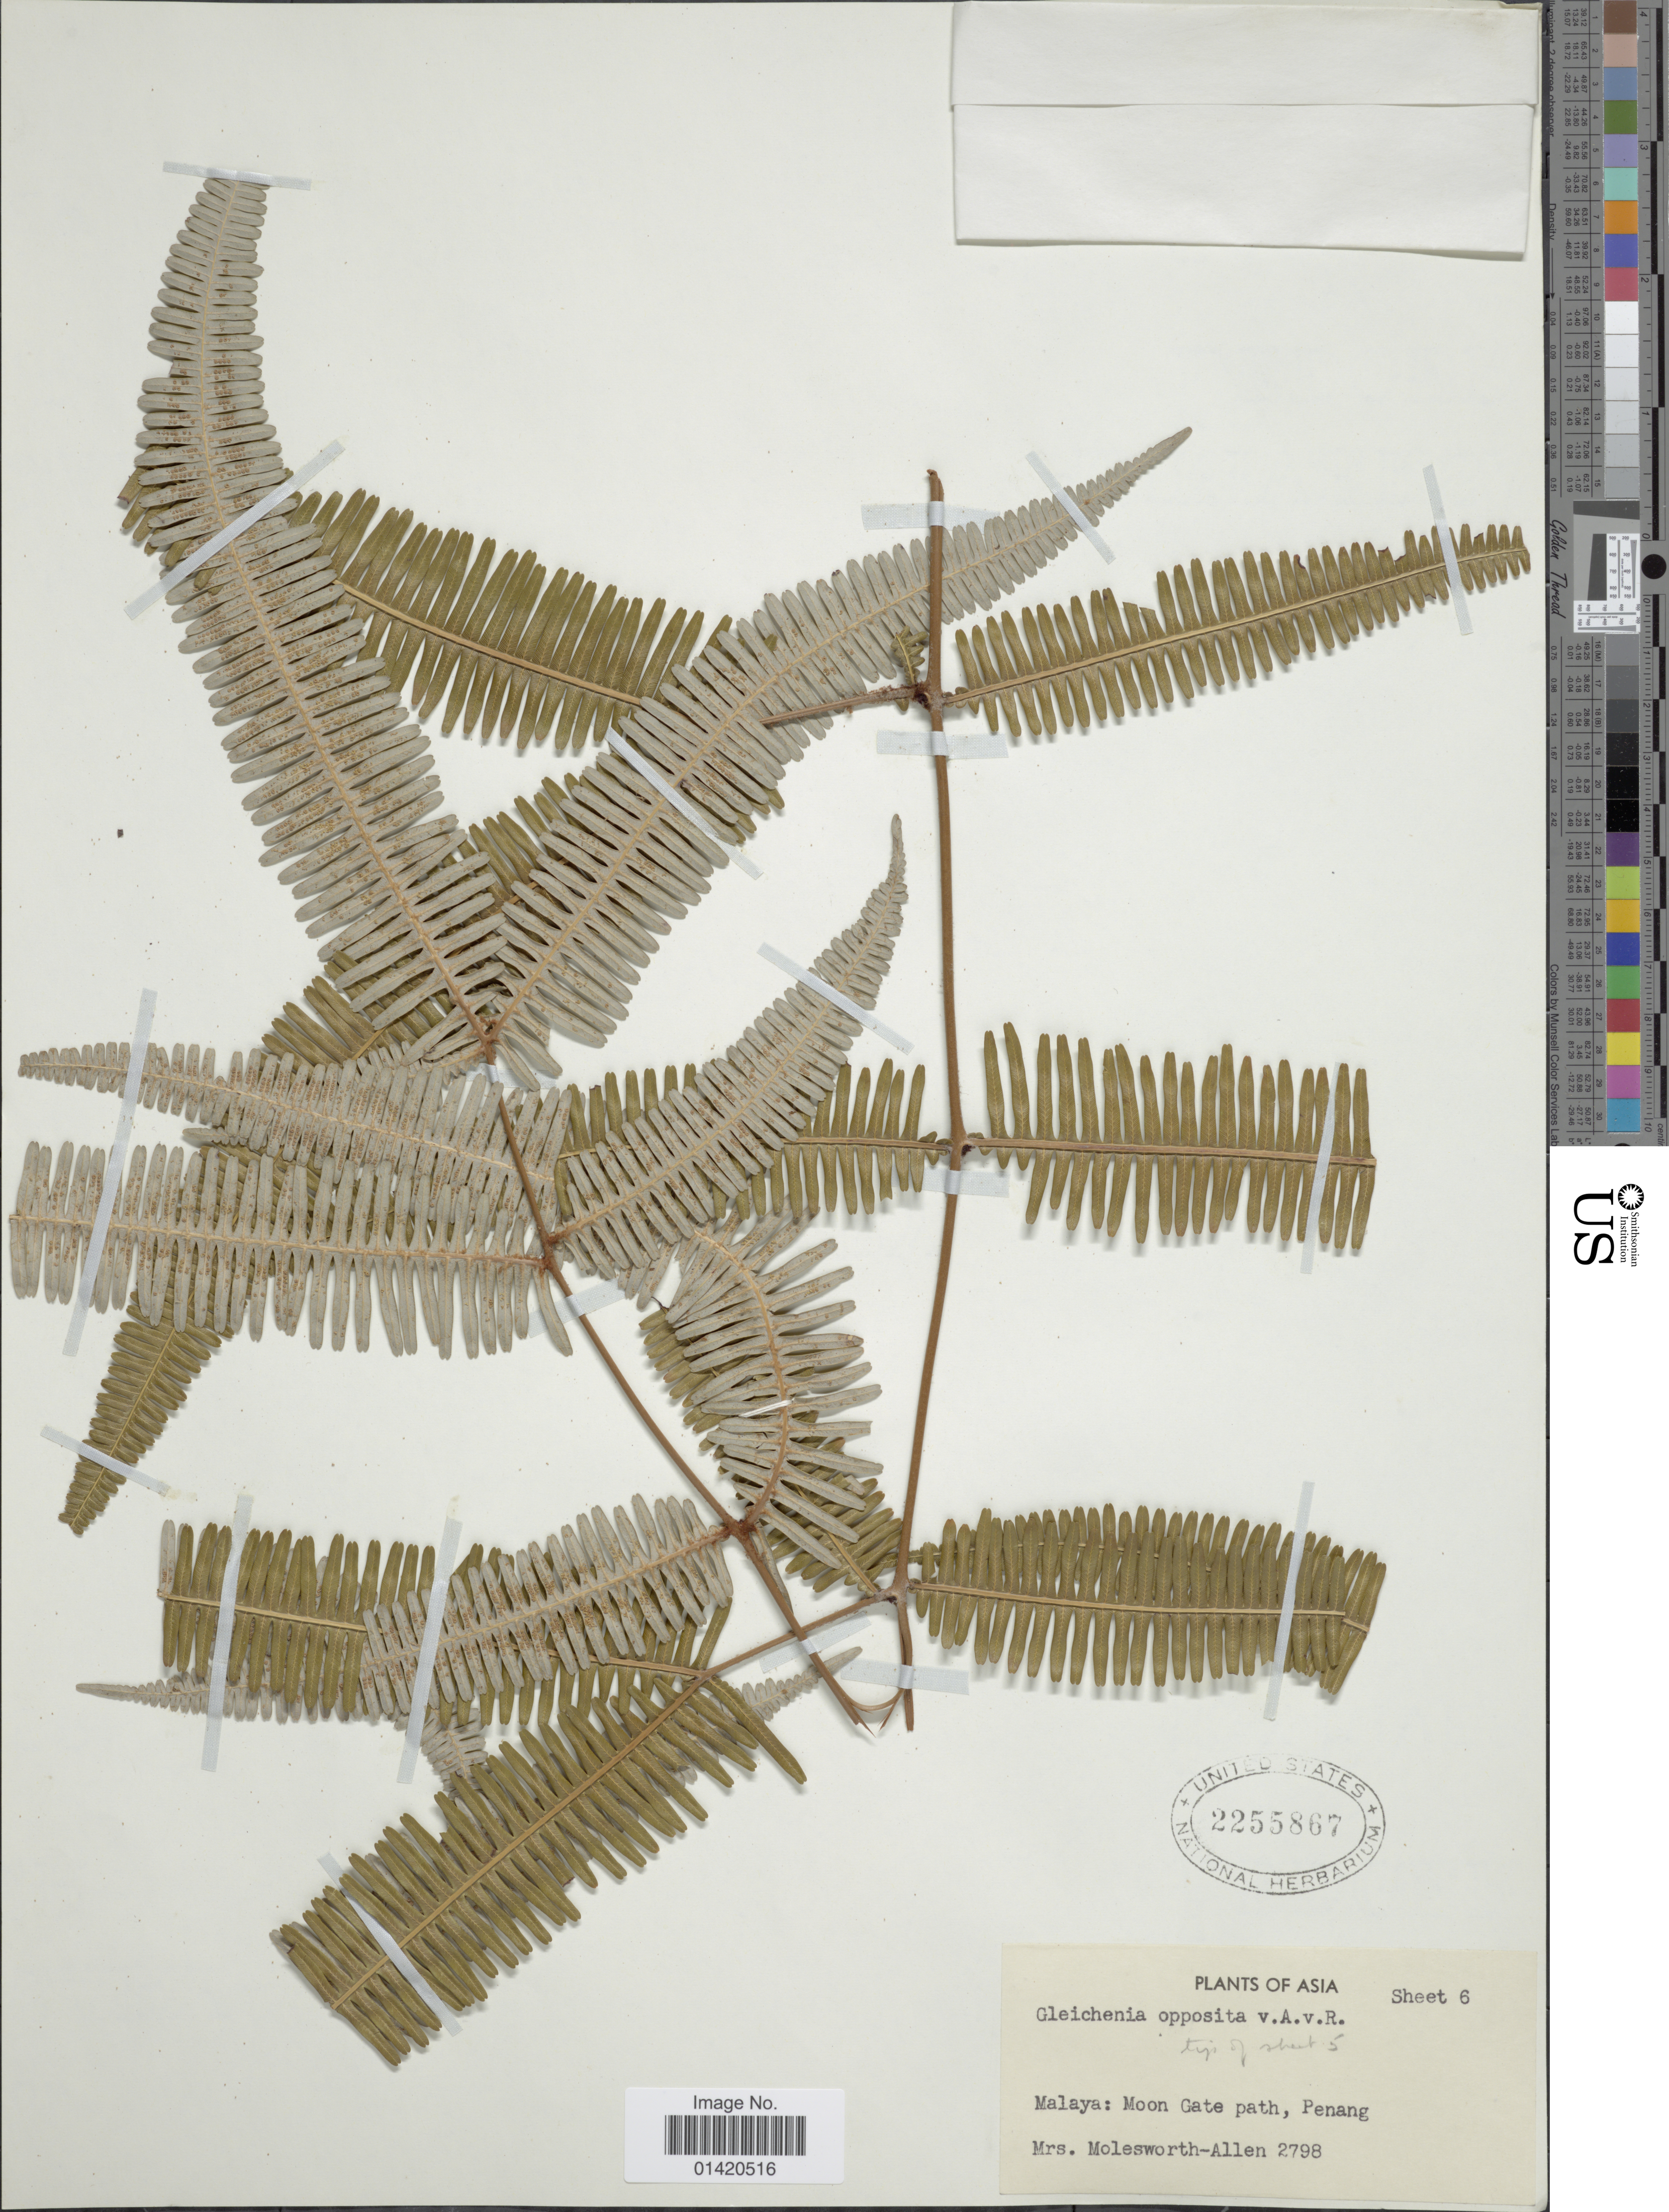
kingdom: Plantae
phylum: Tracheophyta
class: Polypodiopsida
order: Gleicheniales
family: Gleicheniaceae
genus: Dicranopteris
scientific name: Dicranopteris speciosa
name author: (C. Presl) Holttum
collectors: Mrs. B. E. G. Molesworth-Allen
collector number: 2798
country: Malaysia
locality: Malaya: Moon Gate path, Penang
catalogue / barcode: US 2255867